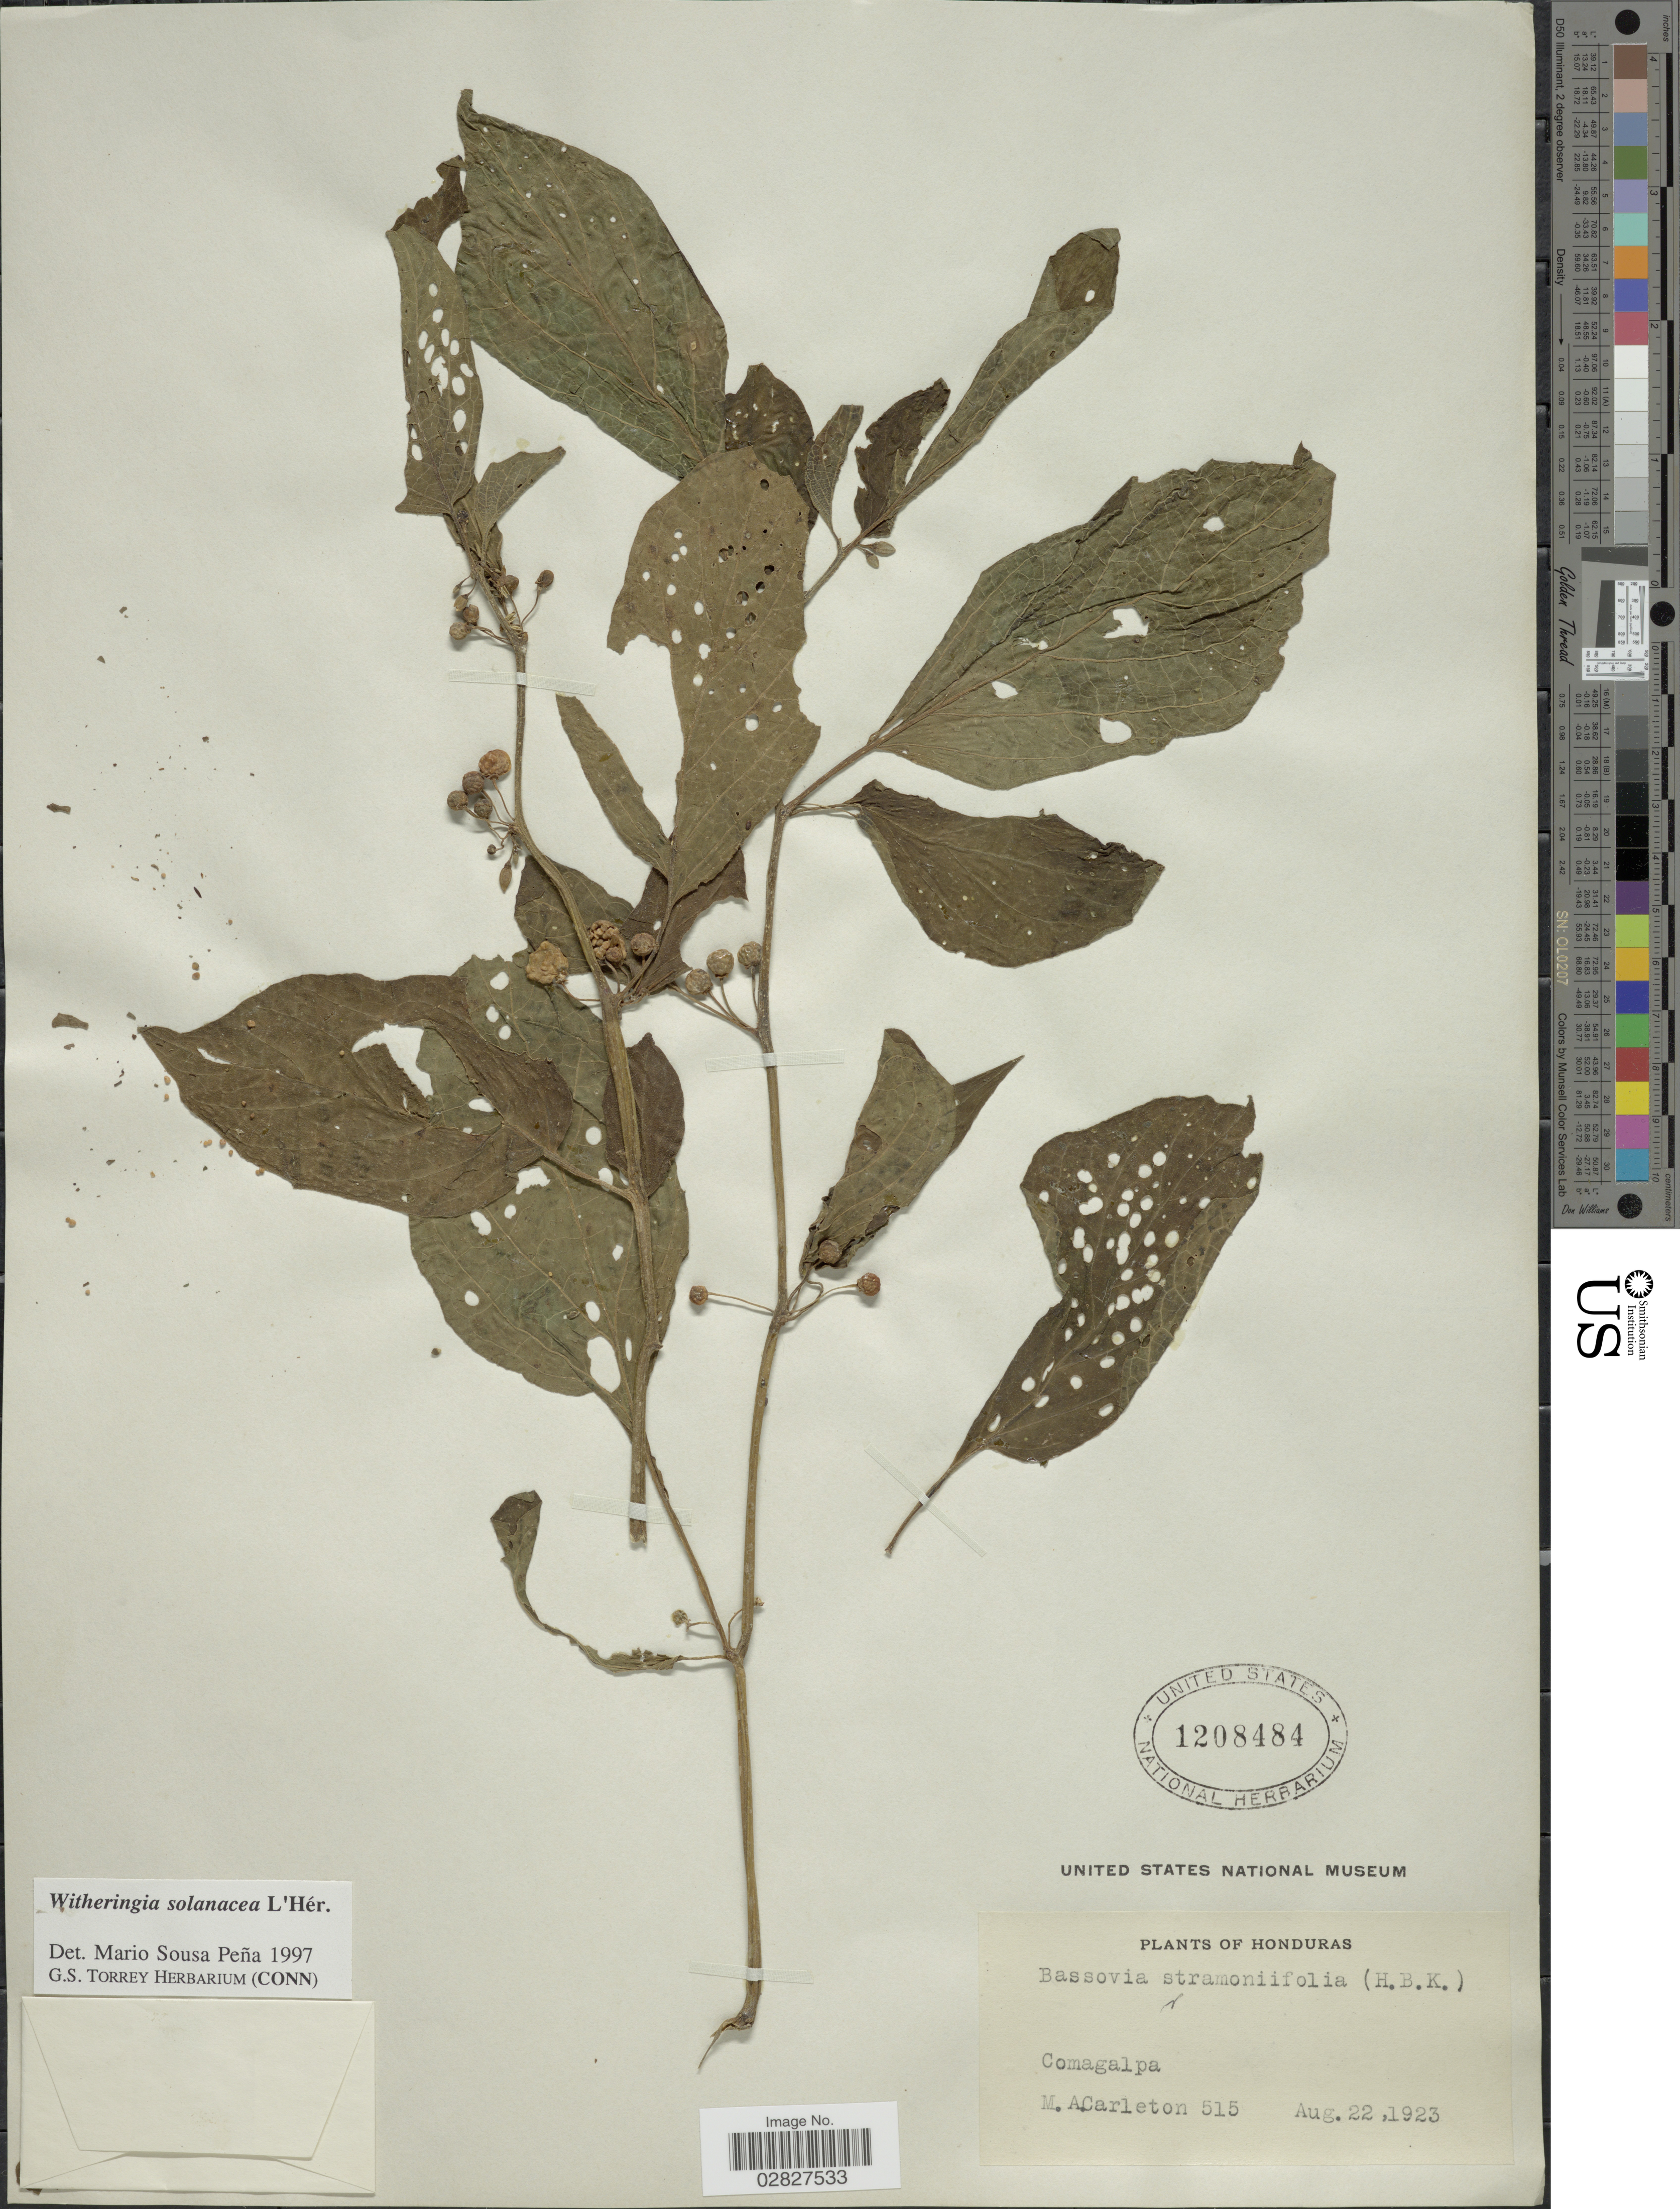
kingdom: Plantae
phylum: Tracheophyta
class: Magnoliopsida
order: Solanales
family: Solanaceae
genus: Witheringia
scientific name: Witheringia solanacea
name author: L'Hér.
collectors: M. A. Carleton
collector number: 515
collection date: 1923-08-22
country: Honduras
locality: Comagalpa.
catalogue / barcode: US 1208484